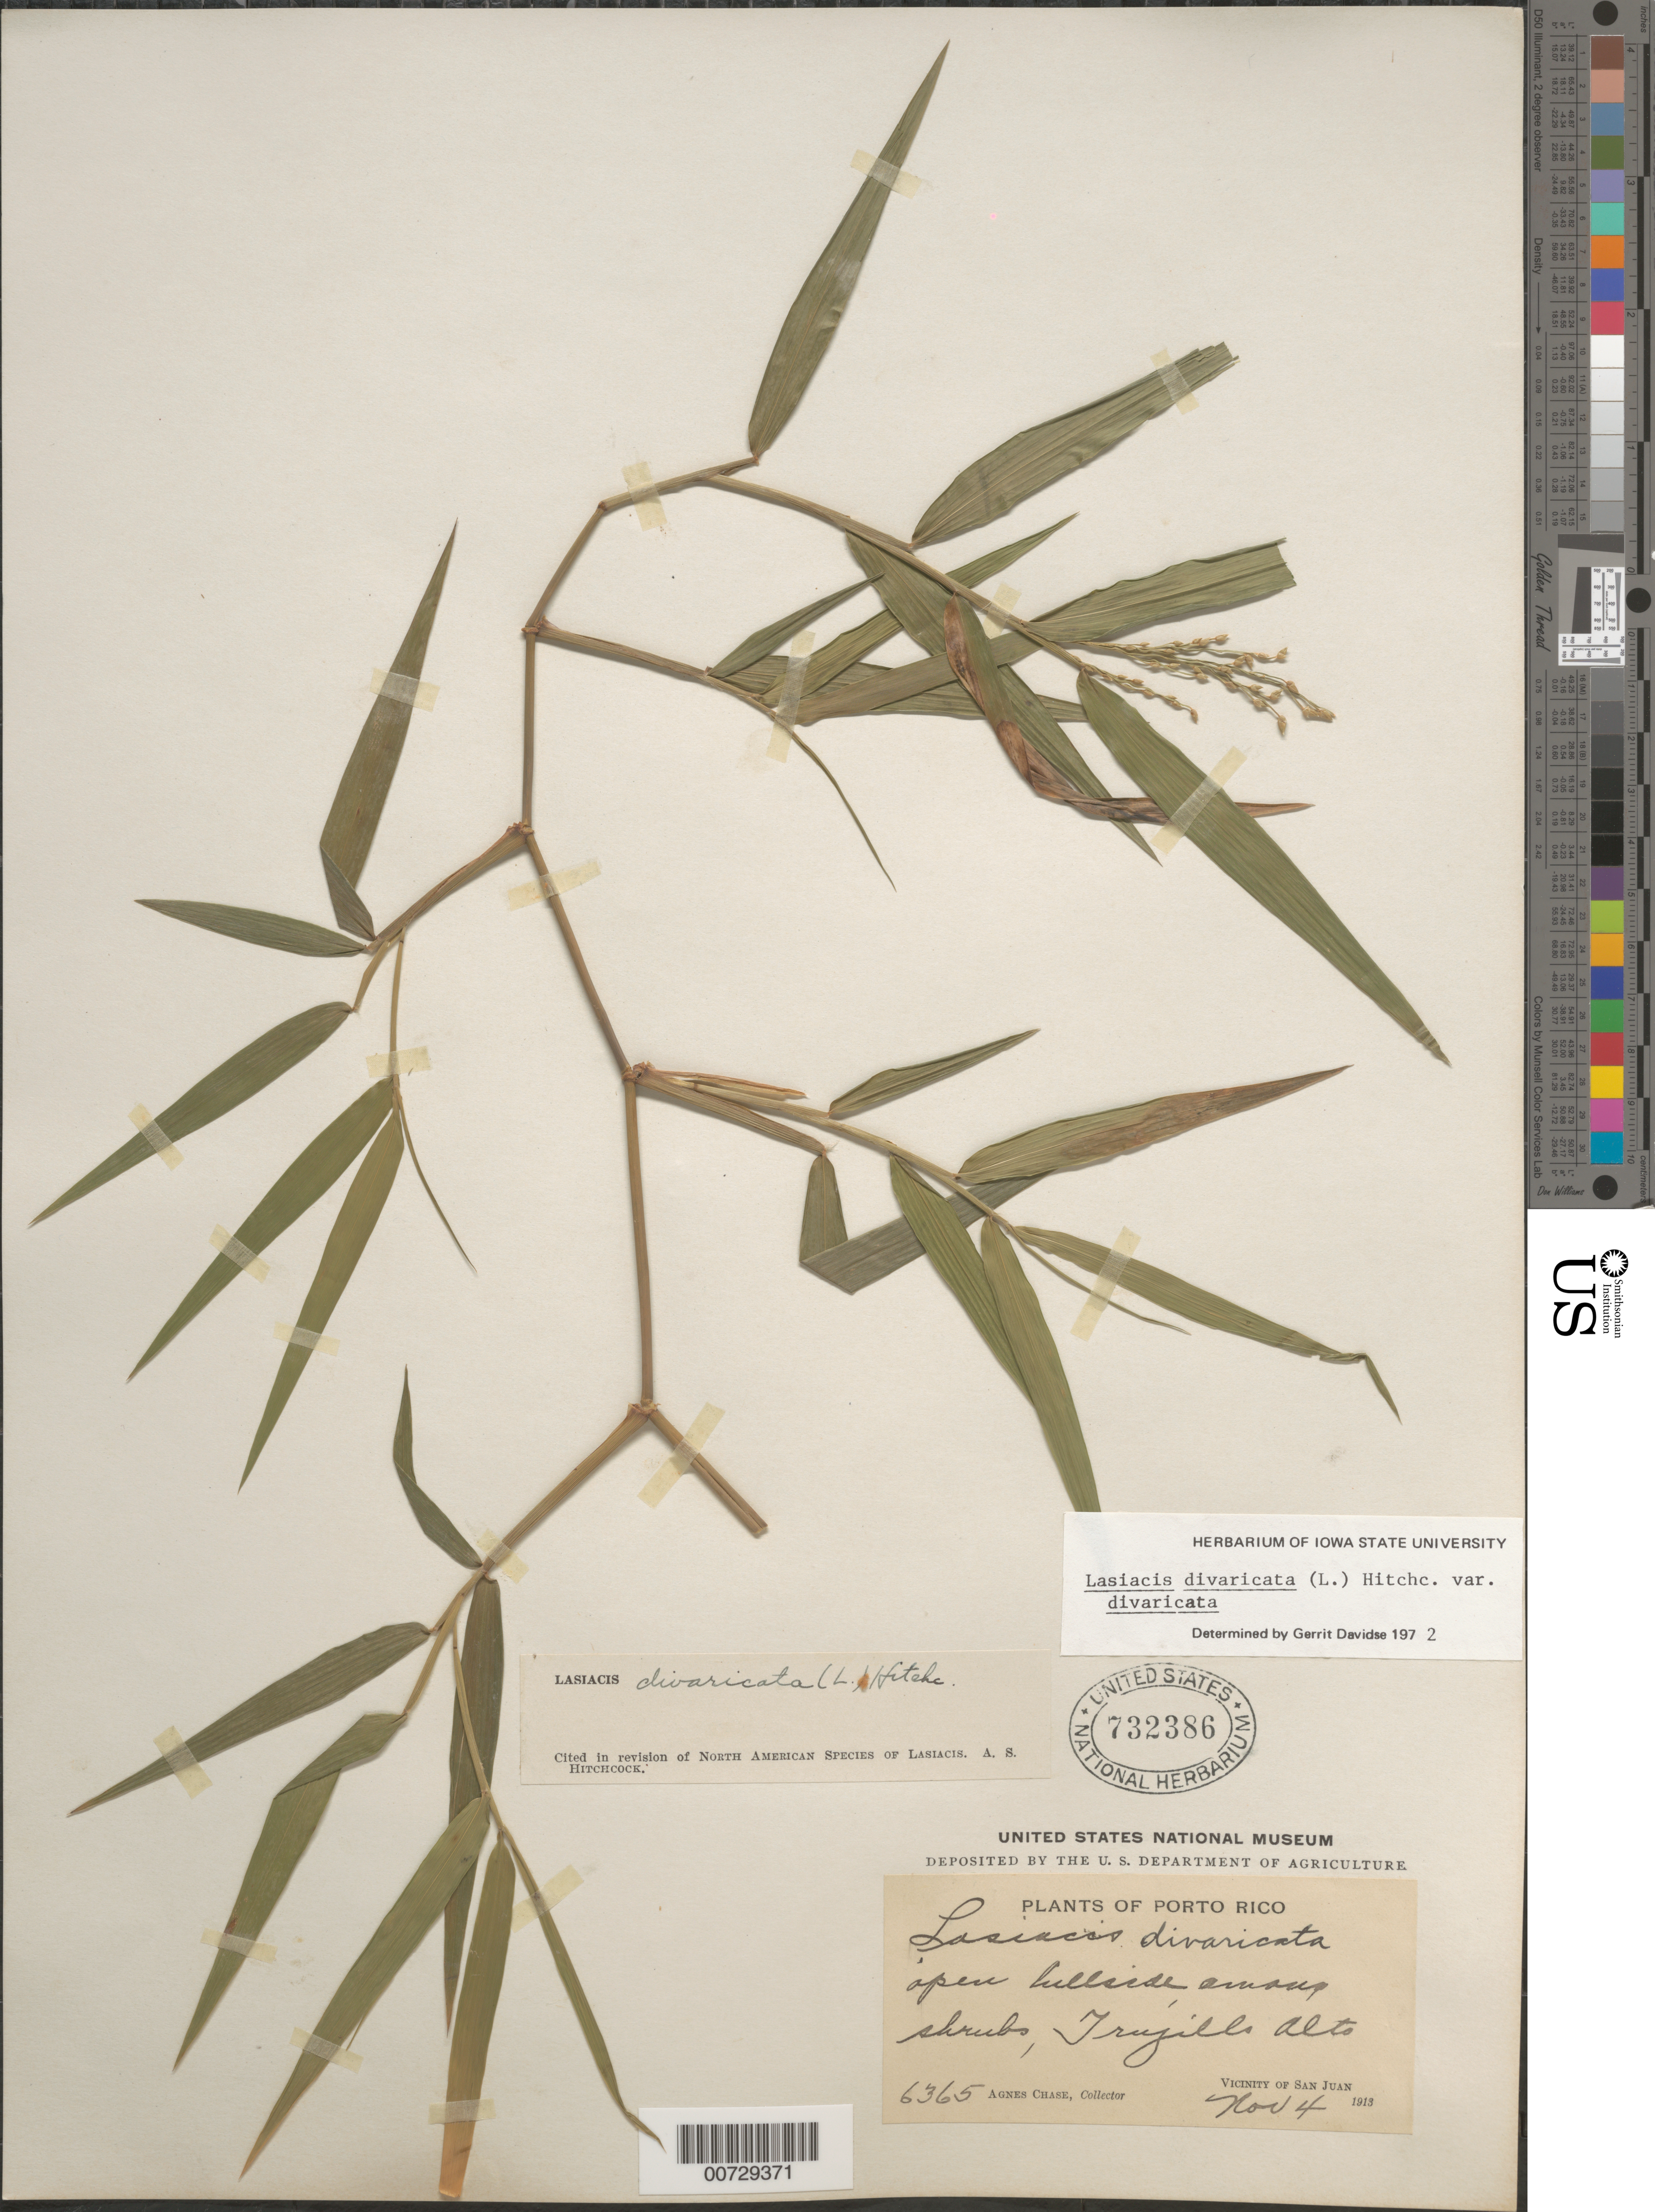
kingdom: Plantae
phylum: Tracheophyta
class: Liliopsida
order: Poales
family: Poaceae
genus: Lasiacis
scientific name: Lasiacis divaricata var. divaricata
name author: (L.) Hitchc.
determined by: Davidse, Gerrit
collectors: A. Chase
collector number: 6365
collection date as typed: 04 Nov 1913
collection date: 1913-11-04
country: Puerto Rico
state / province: San Juan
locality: Trujillo Alto, vicinity of San Juan. Open hillside among shrubs.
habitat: Open hillside among shrubs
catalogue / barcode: US 732386